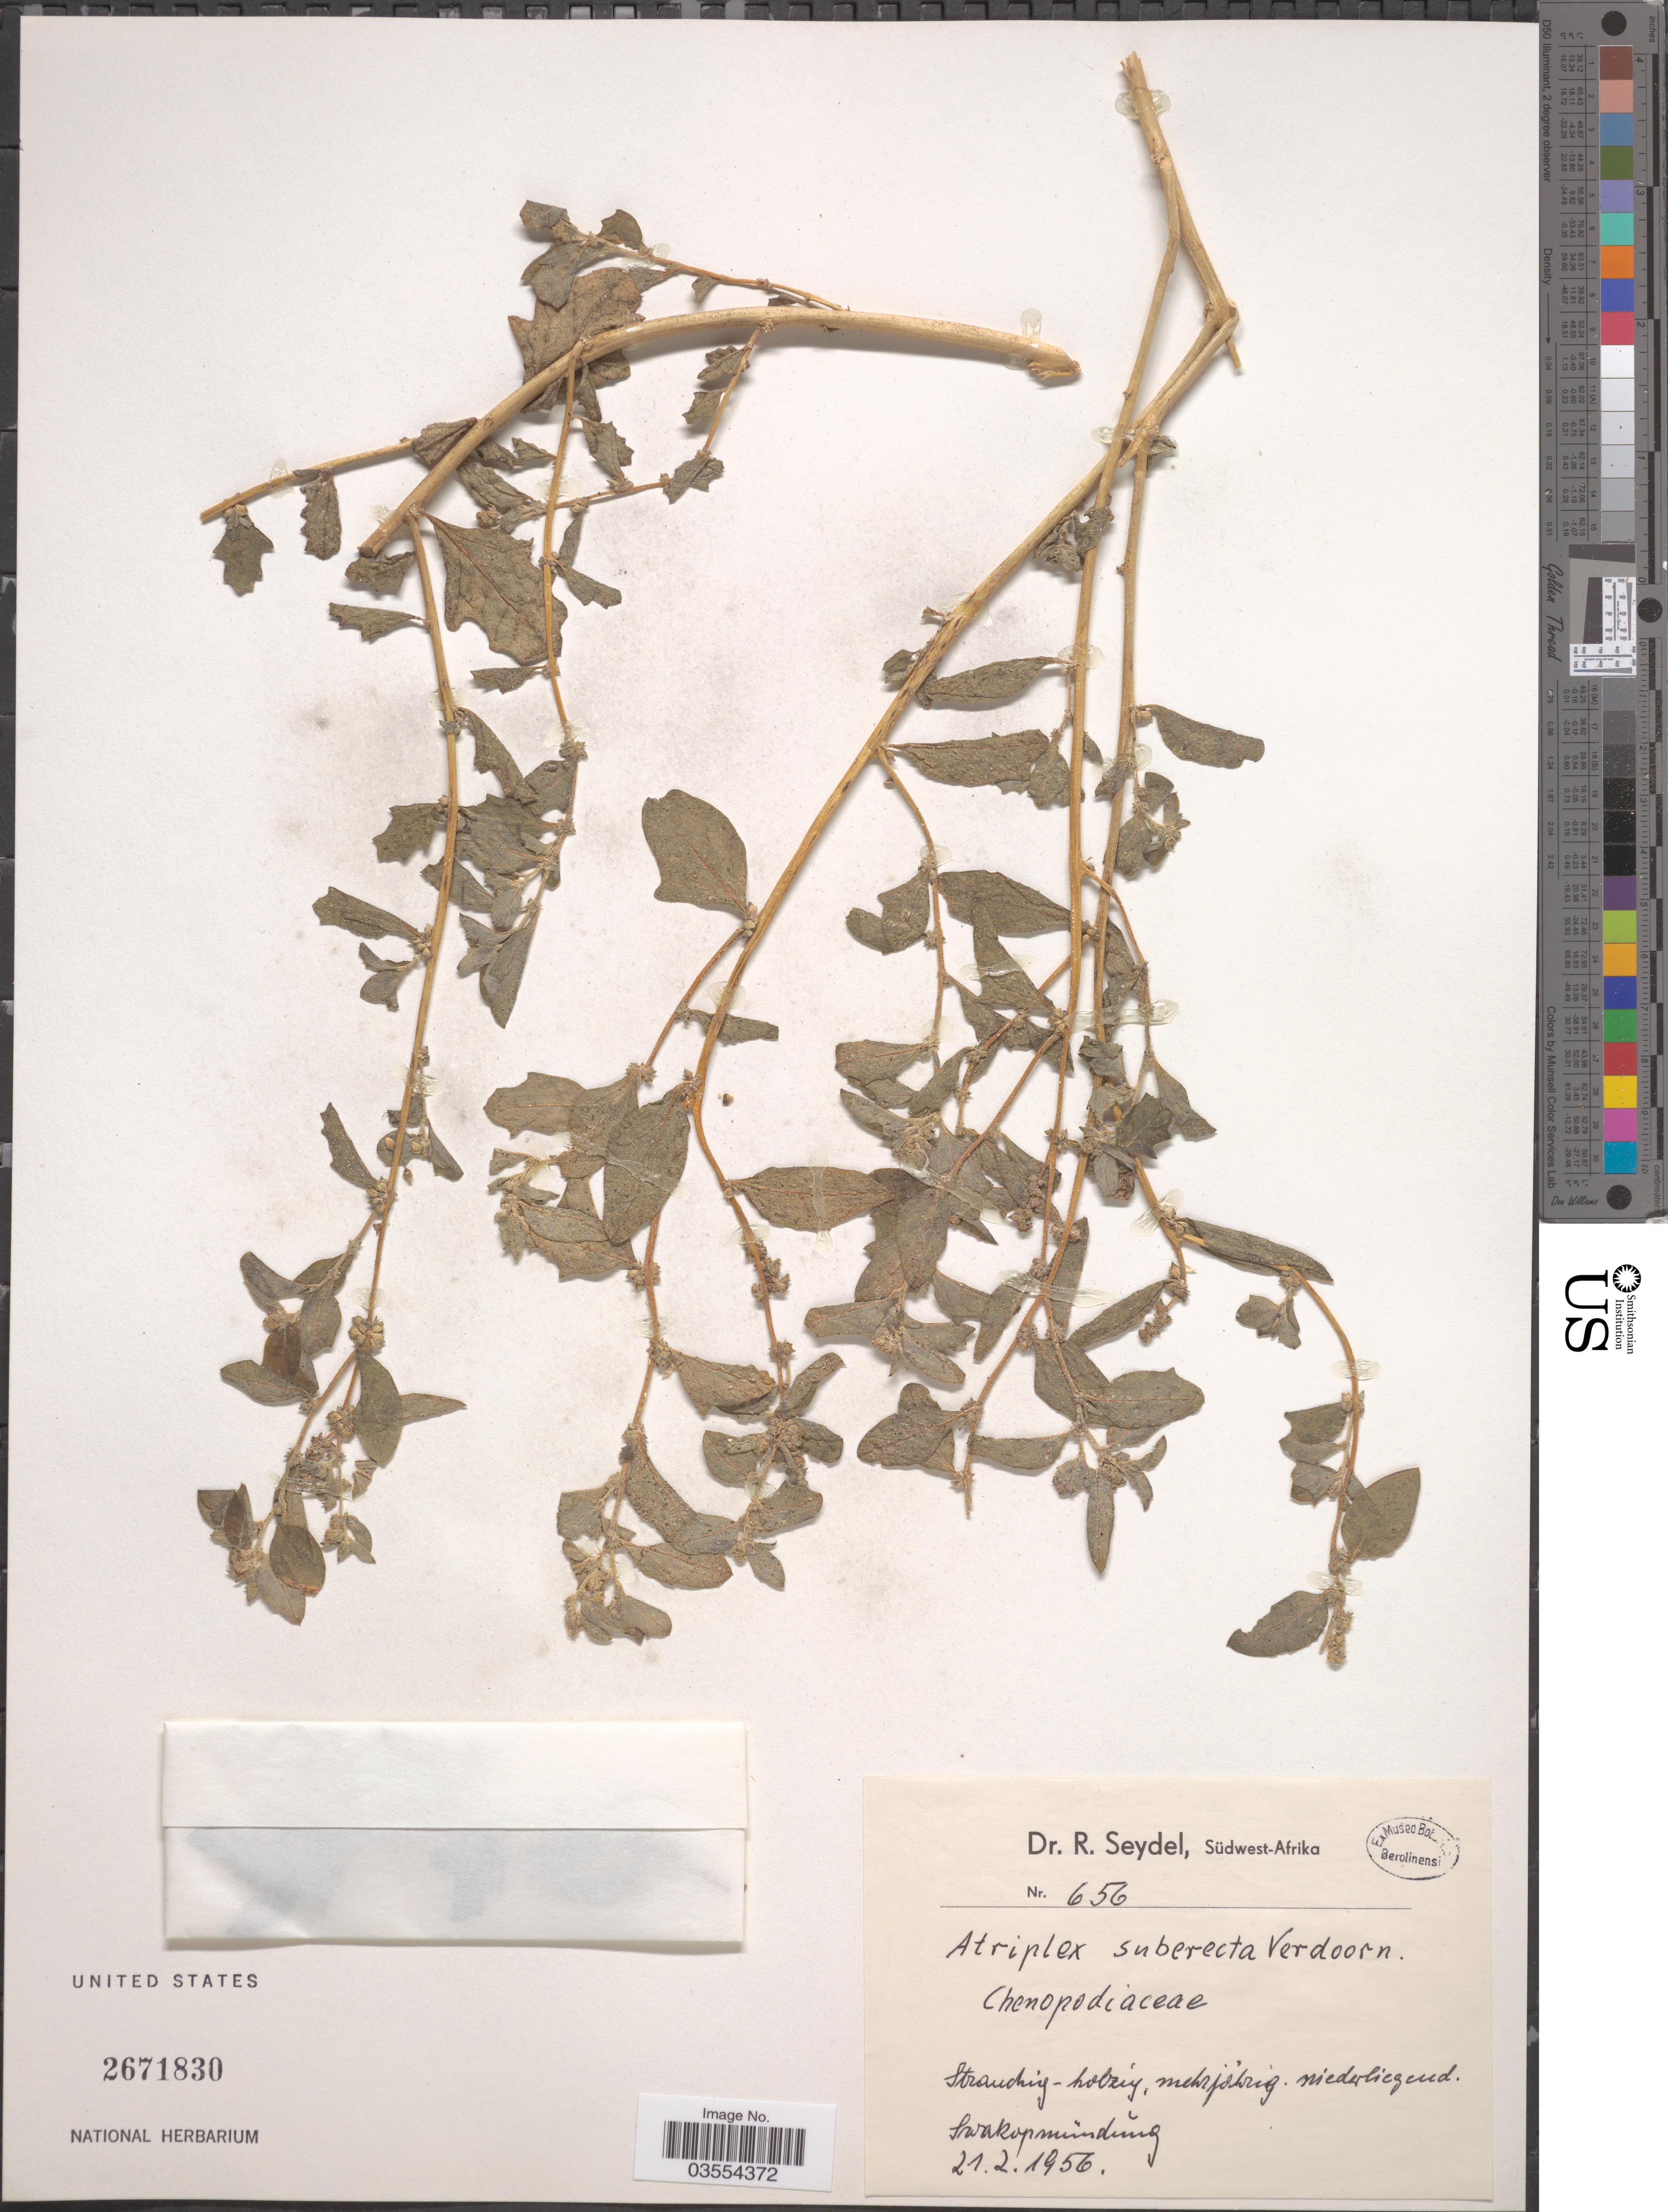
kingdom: Plantae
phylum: Tracheophyta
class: Magnoliopsida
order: Caryophyllales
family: Amaranthaceae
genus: Atriplex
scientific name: Atriplex suberecta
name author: Verd.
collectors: R. Seydel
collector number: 656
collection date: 1956-02-21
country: Namibia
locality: Südwest-Afrika. Straudig-holzig, mehrjahrig, niederliegend, Swakopmündung.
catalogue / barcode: US 2671830